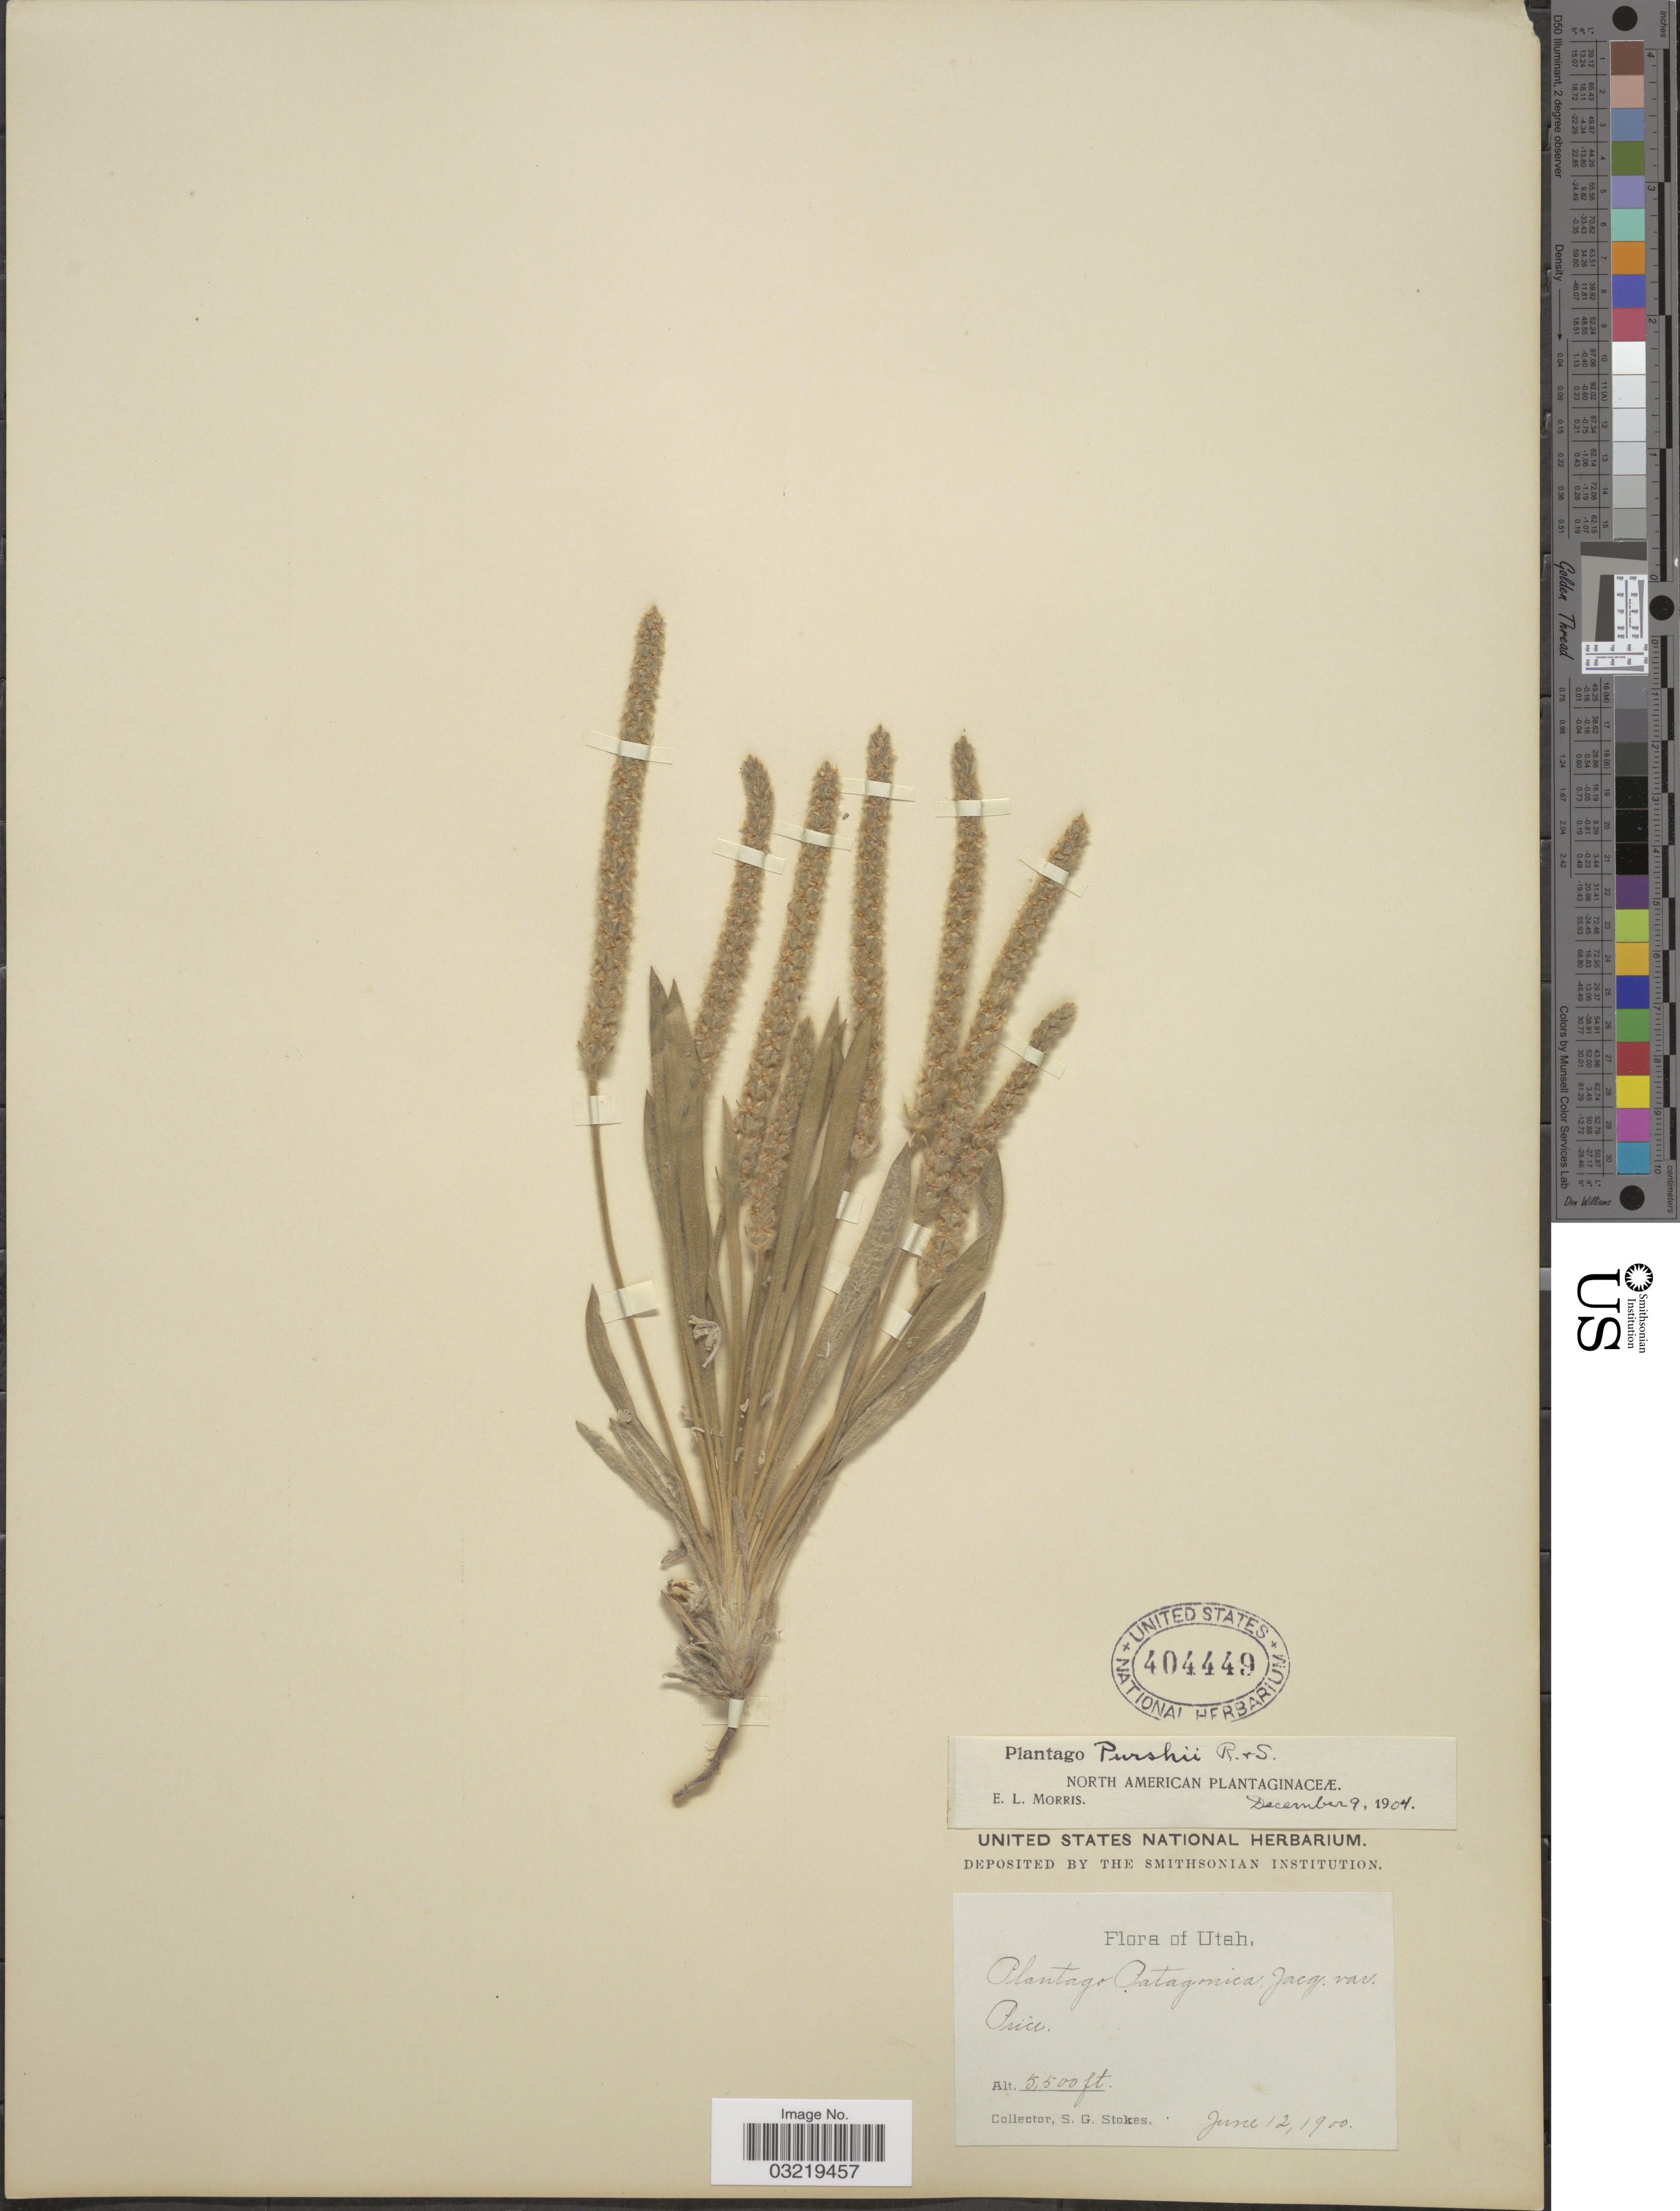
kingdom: Plantae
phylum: Tracheophyta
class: Magnoliopsida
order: Lamiales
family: Plantaginaceae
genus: Plantago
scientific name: Plantago patagonica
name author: Jacq.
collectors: S. G. Stokes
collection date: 1900-06-12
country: United States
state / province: Utah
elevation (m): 1676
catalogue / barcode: US 404449